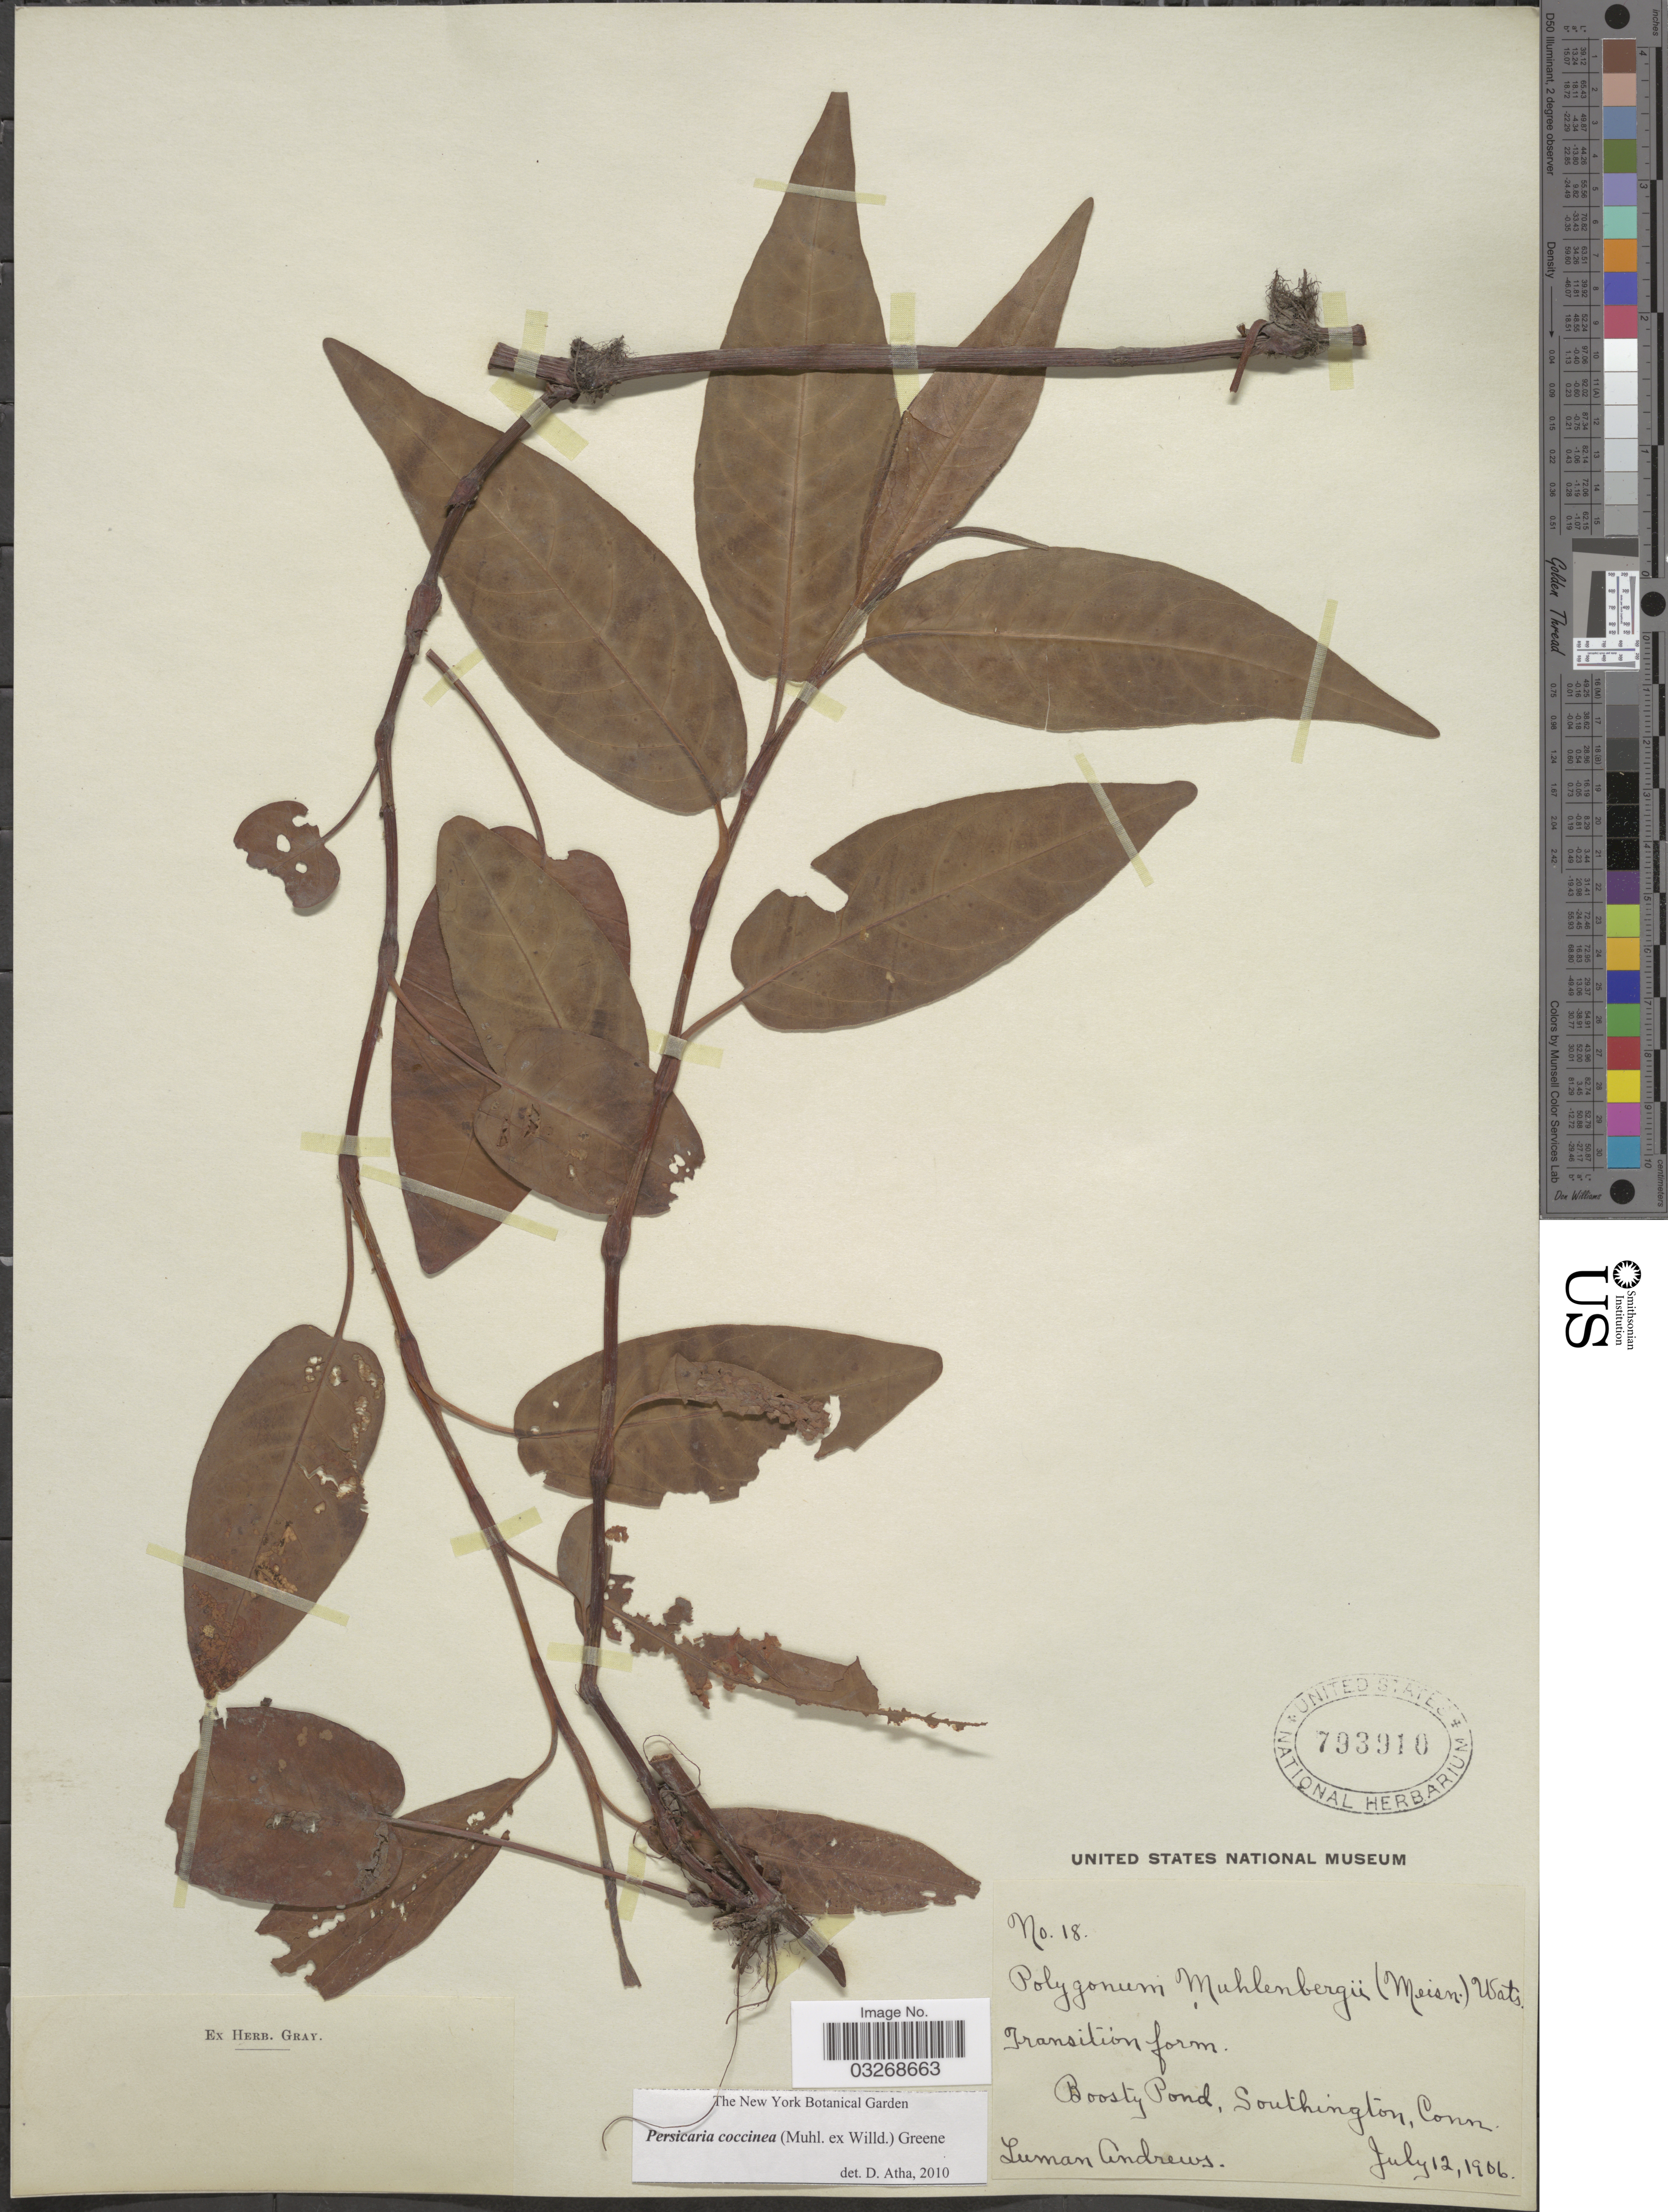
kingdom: Plantae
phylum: Tracheophyta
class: Magnoliopsida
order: Caryophyllales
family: Polygonaceae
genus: Persicaria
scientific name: Persicaria coccinea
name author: (Muhl. ex Willd.) Greene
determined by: Atha, D. E.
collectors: L. Andrews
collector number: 18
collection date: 1906-07-12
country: United States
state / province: Connecticut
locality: Boosty Pond, Southington.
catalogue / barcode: US 793910